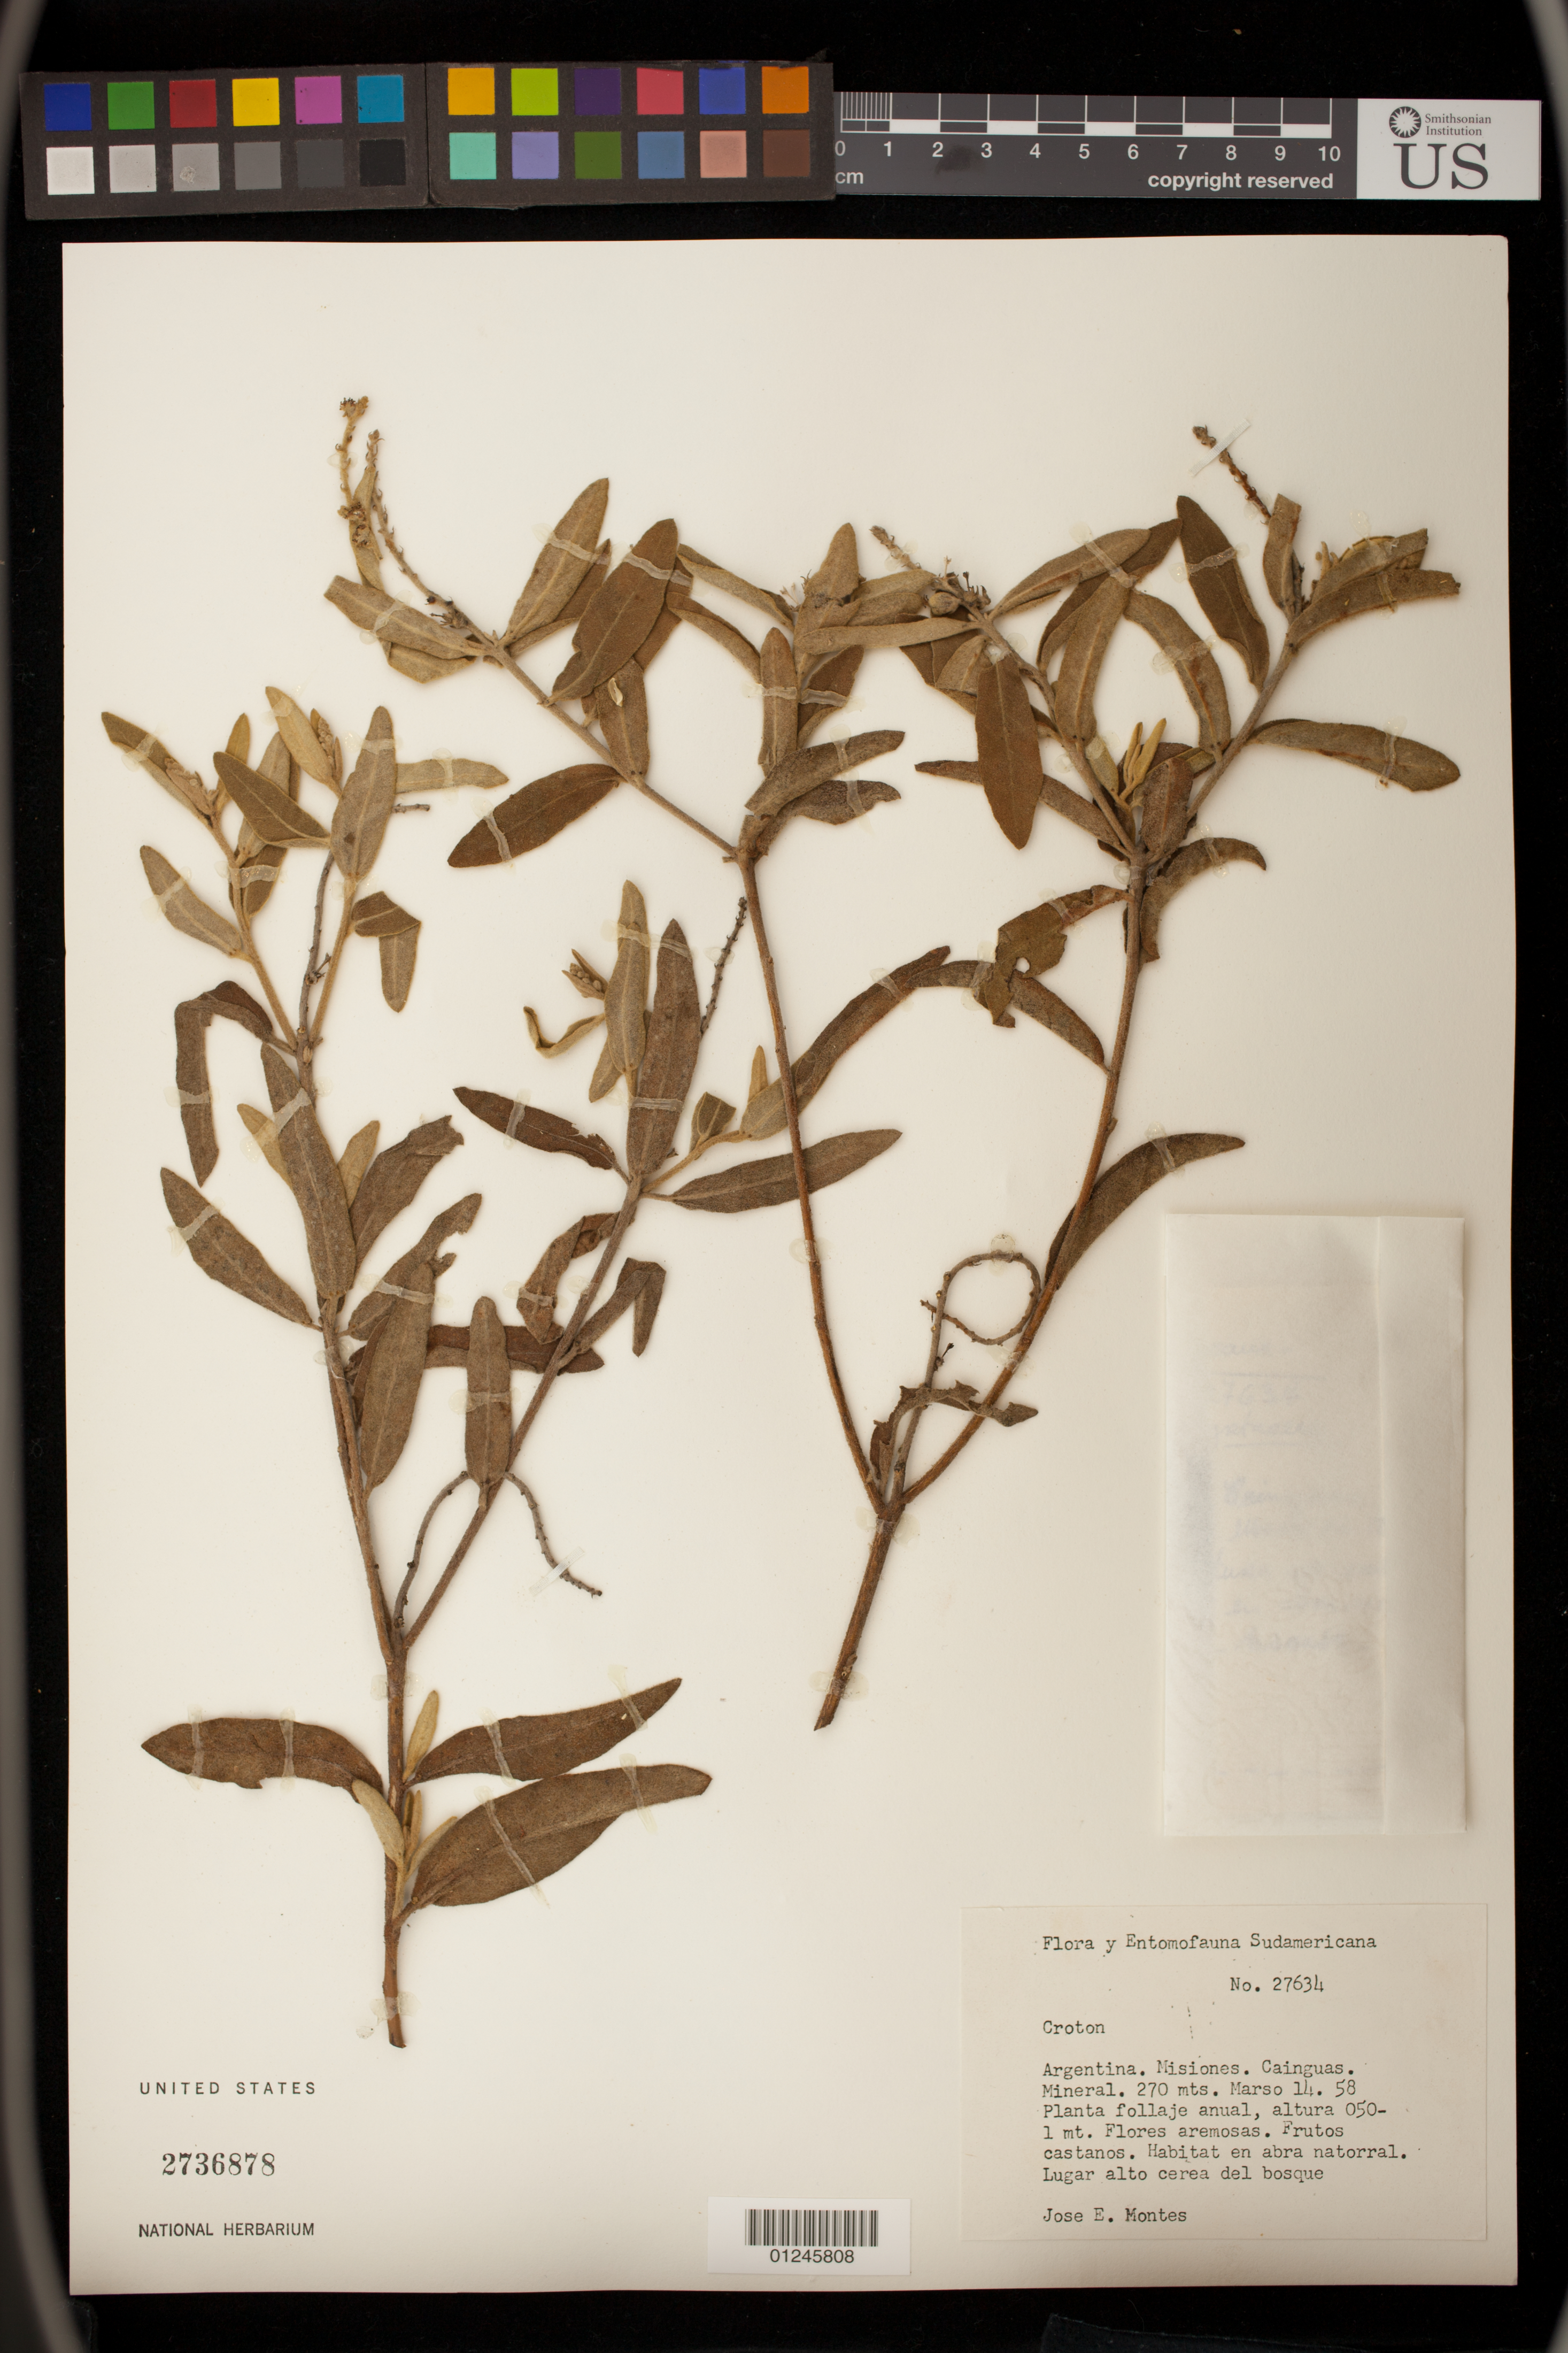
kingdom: Plantae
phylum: Tracheophyta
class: Magnoliopsida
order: Malpighiales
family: Euphorbiaceae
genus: Croton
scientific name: Croton lanatus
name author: Lam.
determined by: Berry, P. E., (WIS), University of Wisconsin - Madison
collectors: J. E. Montes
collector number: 27634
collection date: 1958-03-14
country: Argentina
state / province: Misiones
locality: Cainguas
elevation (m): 270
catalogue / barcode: US 2736878